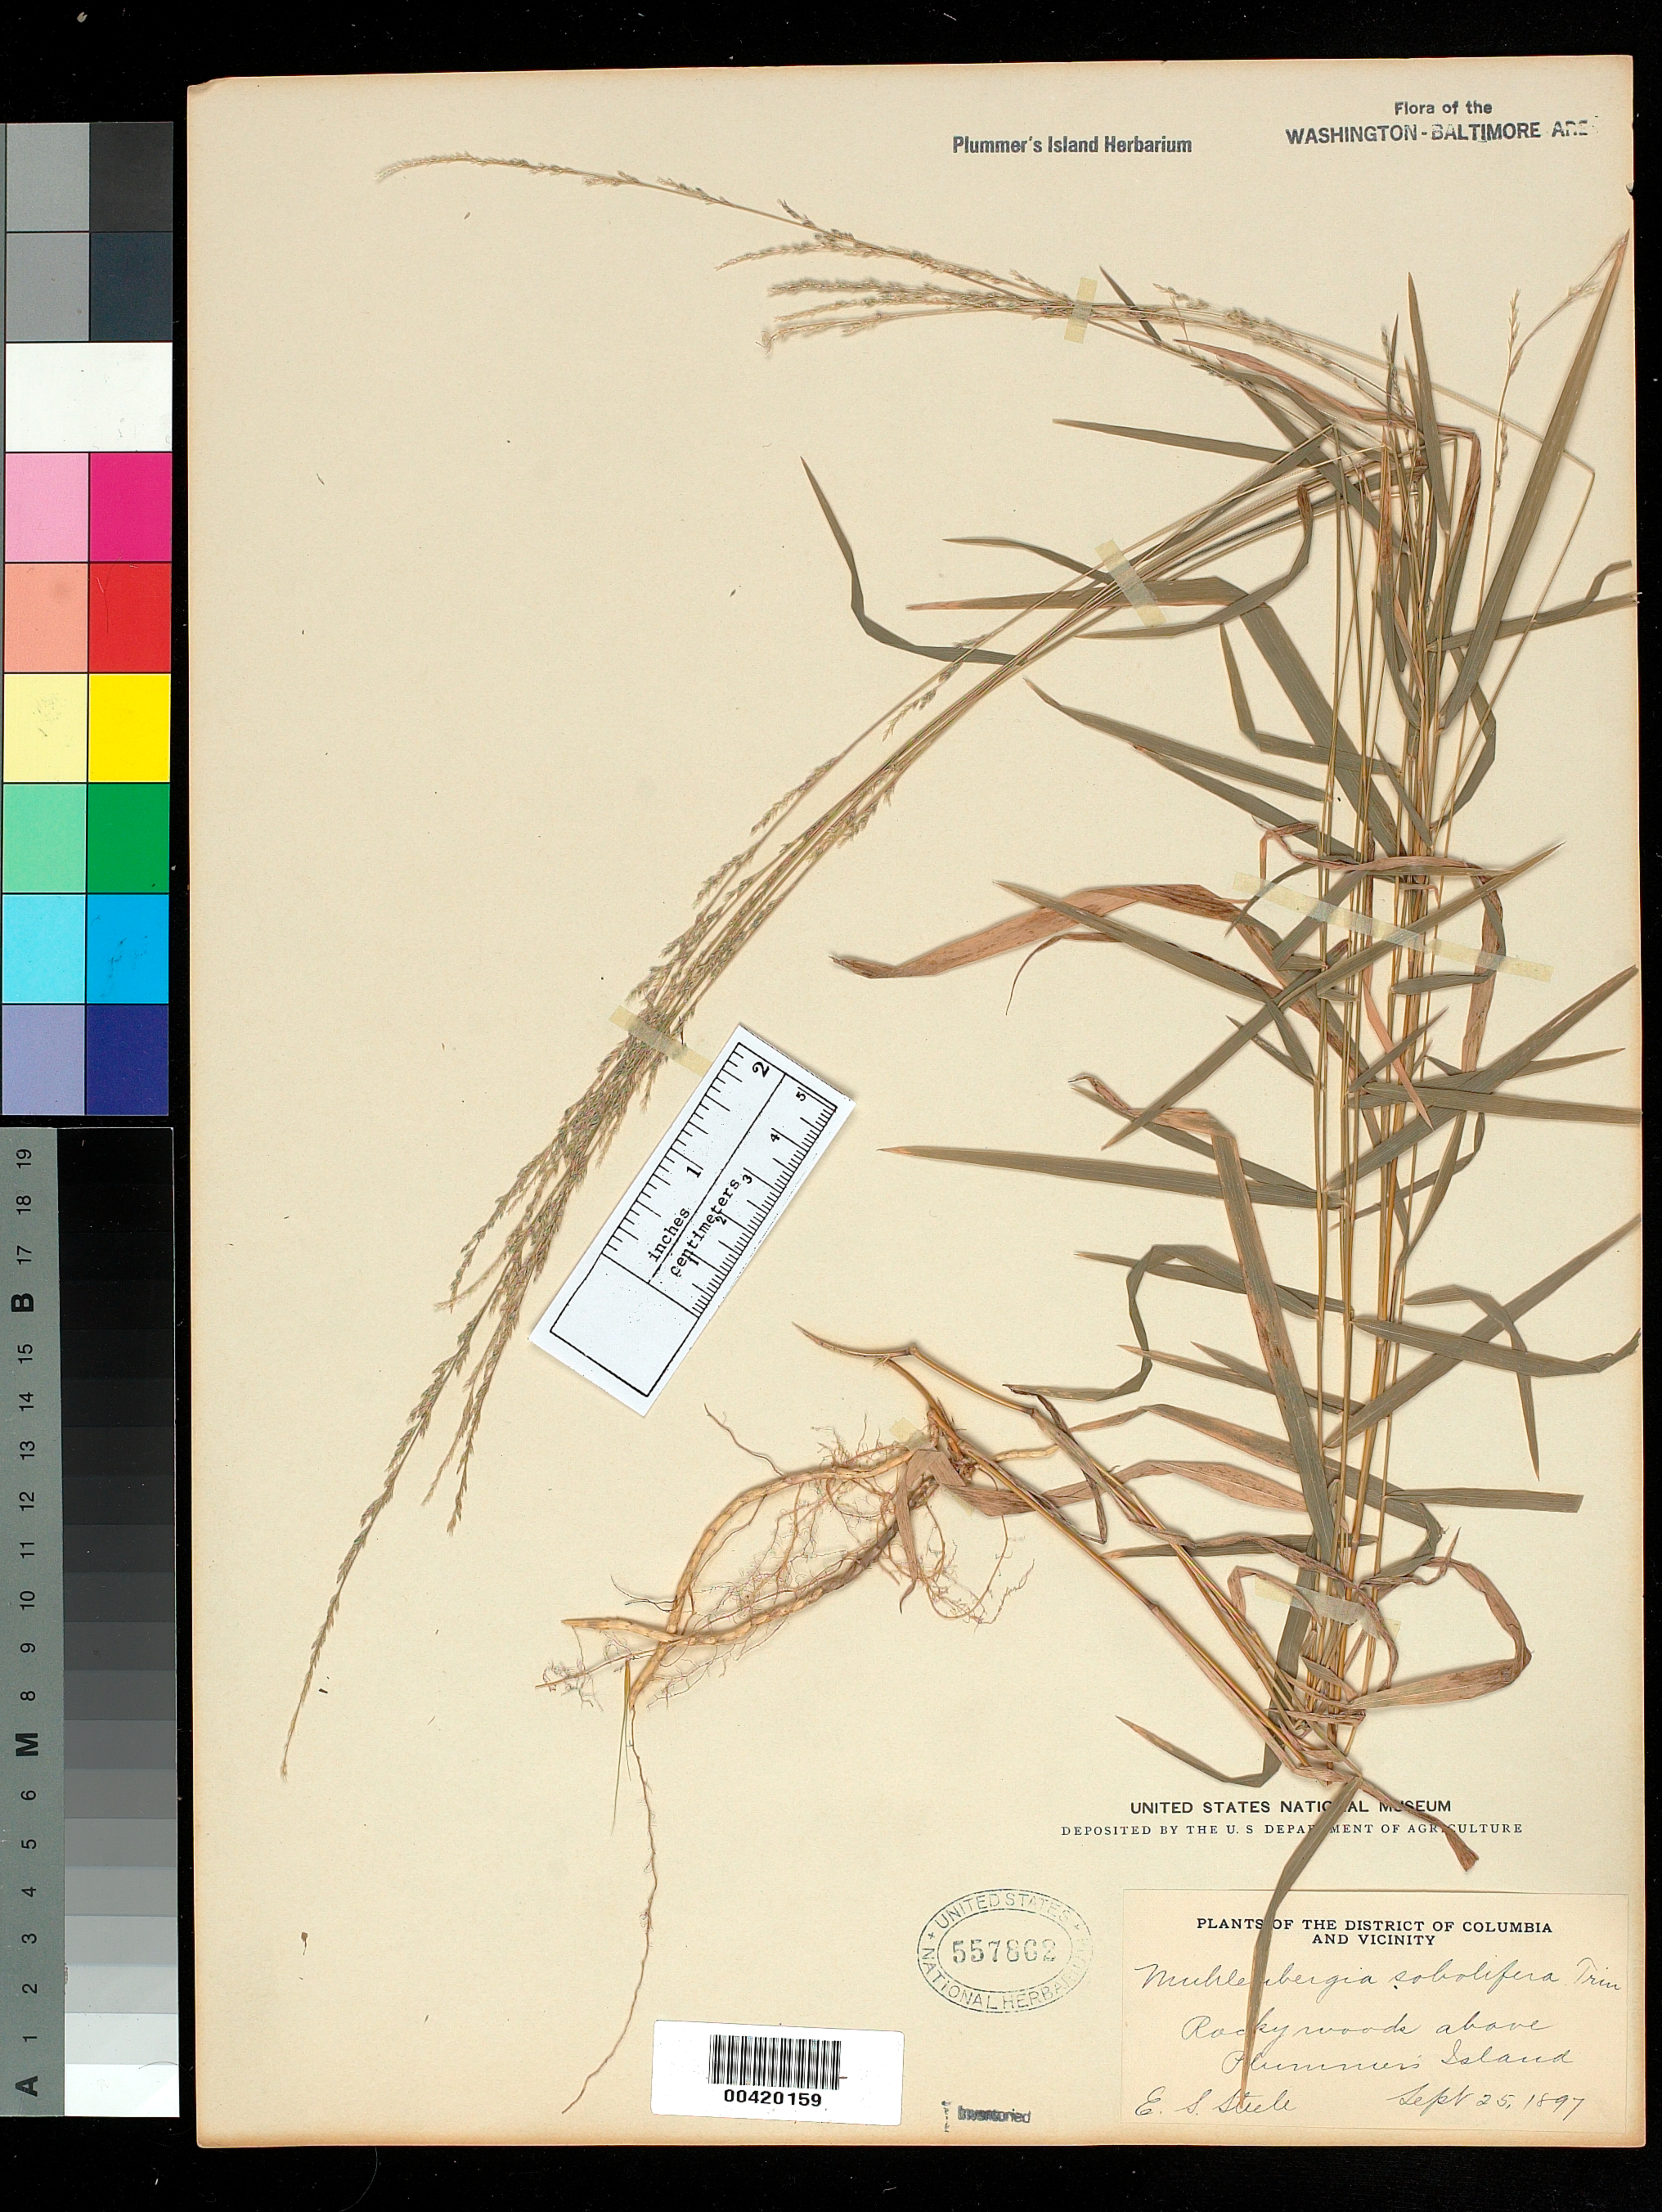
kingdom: Plantae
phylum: Tracheophyta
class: Liliopsida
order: Poales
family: Poaceae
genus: Muhlenbergia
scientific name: Muhlenbergia sobolifera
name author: (Muhl. ex Willd.) Trin.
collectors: E. Steele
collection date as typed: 25 Sep 1897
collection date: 1897-09-25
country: United States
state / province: Maryland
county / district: Montgomery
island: Plummers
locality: Plummer's Island C. & O. Canal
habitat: Rocky woods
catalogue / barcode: US 557862